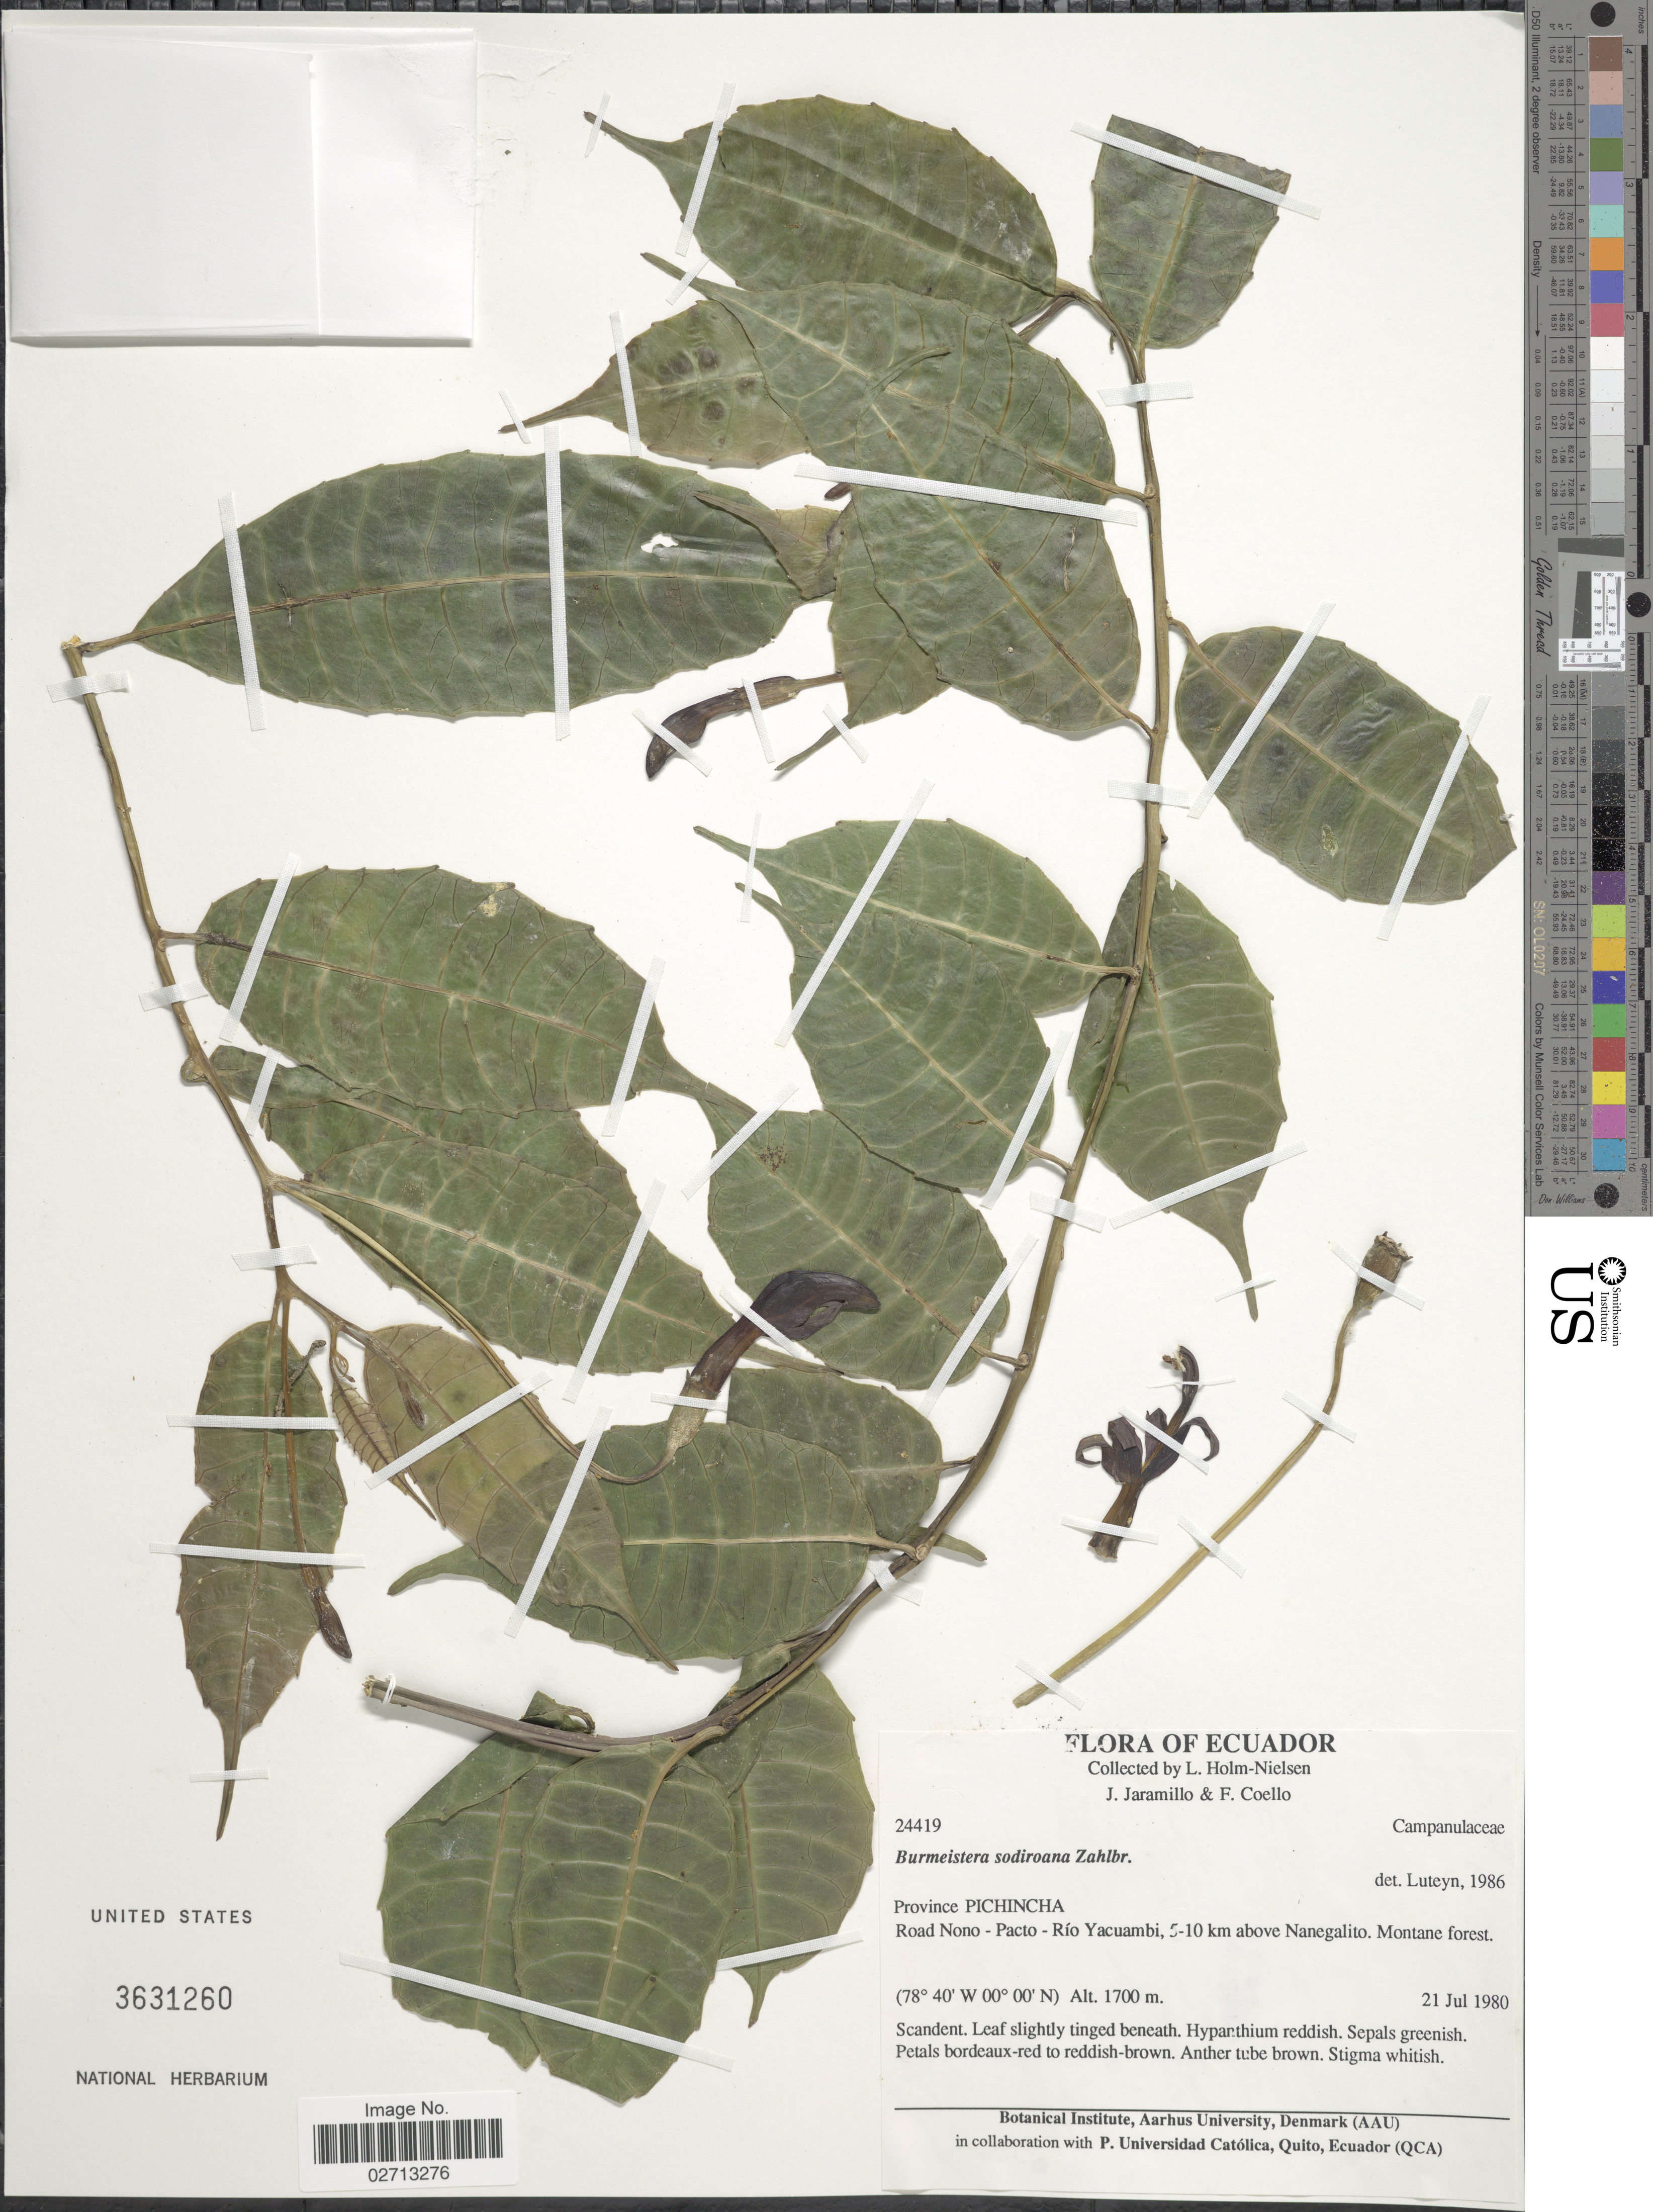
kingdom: Plantae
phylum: Tracheophyta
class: Magnoliopsida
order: Asterales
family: Campanulaceae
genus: Burmeistera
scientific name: Burmeistera sodiroana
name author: Zahlbr.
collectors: L. Holm-Nielsen, J. Jaramillo & F. Coello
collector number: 24419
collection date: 1980-07-21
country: Ecuador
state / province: Pichincha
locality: Road Nono - Pacto - Río Yacuanbi, 5-10 km above Nanegalito.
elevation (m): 1700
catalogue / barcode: US 3631260